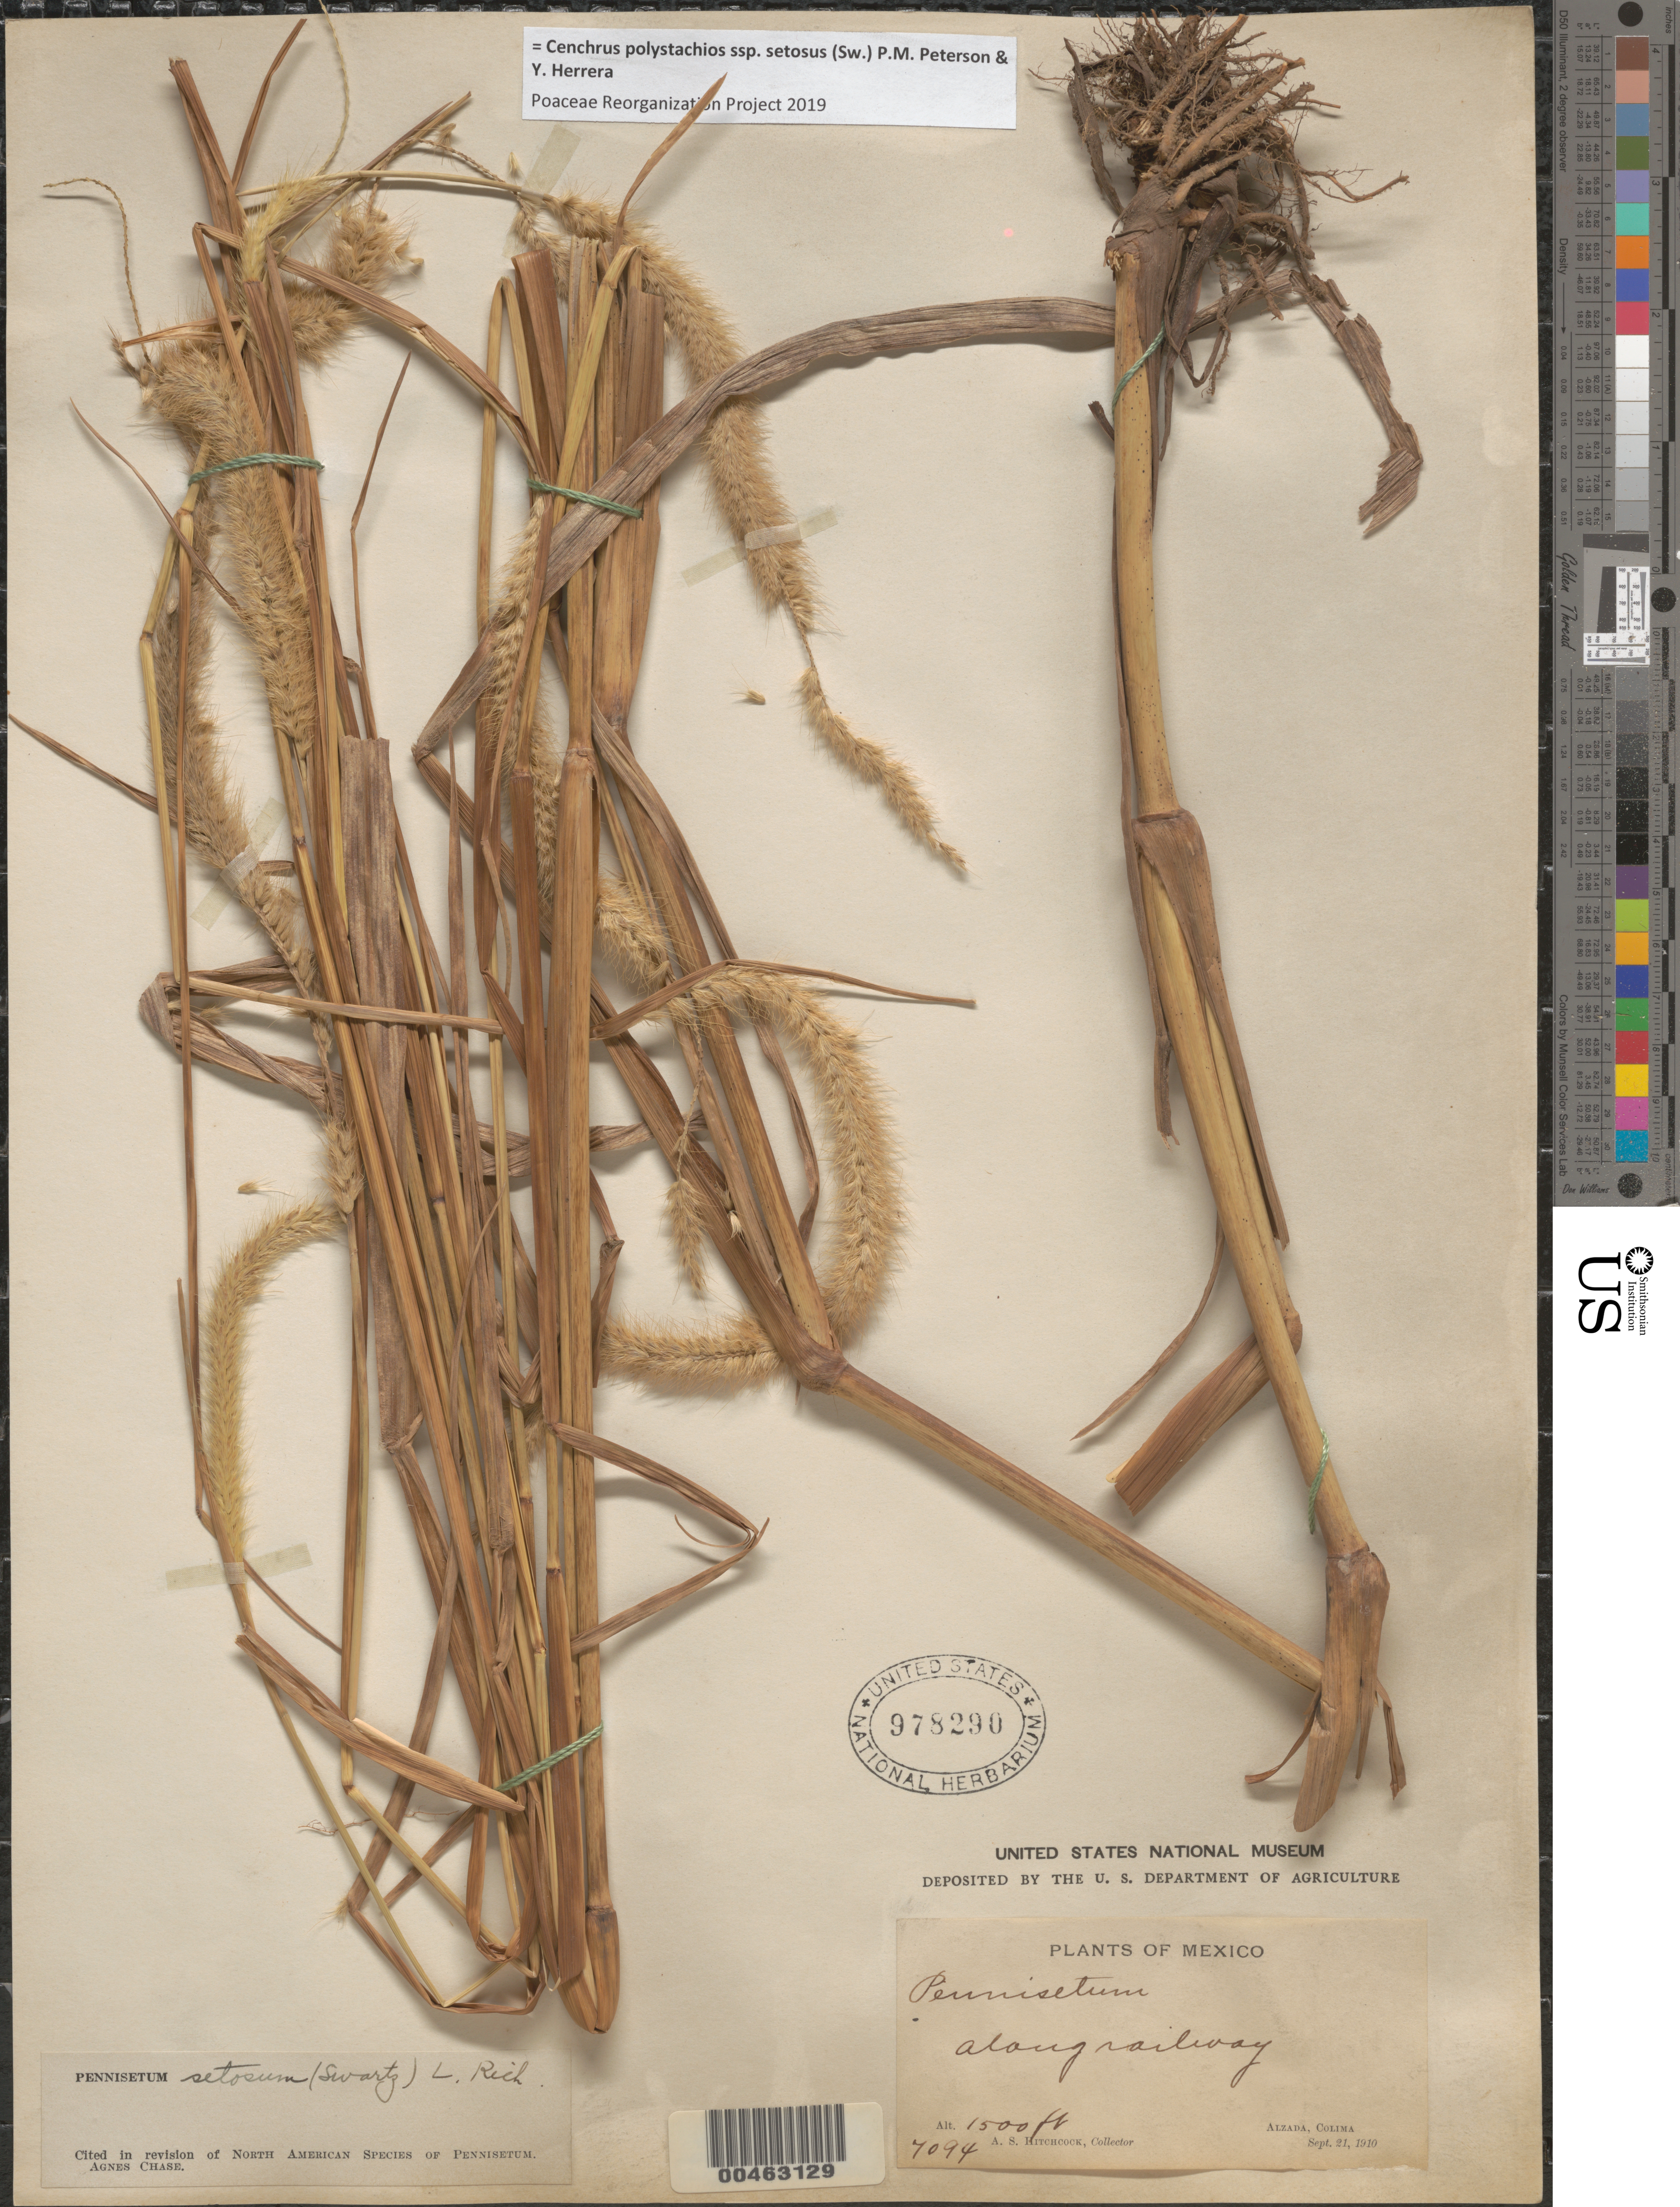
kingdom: Plantae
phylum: Tracheophyta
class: Liliopsida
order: Poales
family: Poaceae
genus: Cenchrus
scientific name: Cenchrus polystachios subsp. setosus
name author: (Sw.) P.M. Peterson & Y. Herrera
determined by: Poaceae Reorganization Project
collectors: A. S. Hitchcock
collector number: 7094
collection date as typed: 21 Sep 1910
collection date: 1910-09-21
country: Mexico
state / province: Colima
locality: Alzada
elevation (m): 457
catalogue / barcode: US 978290